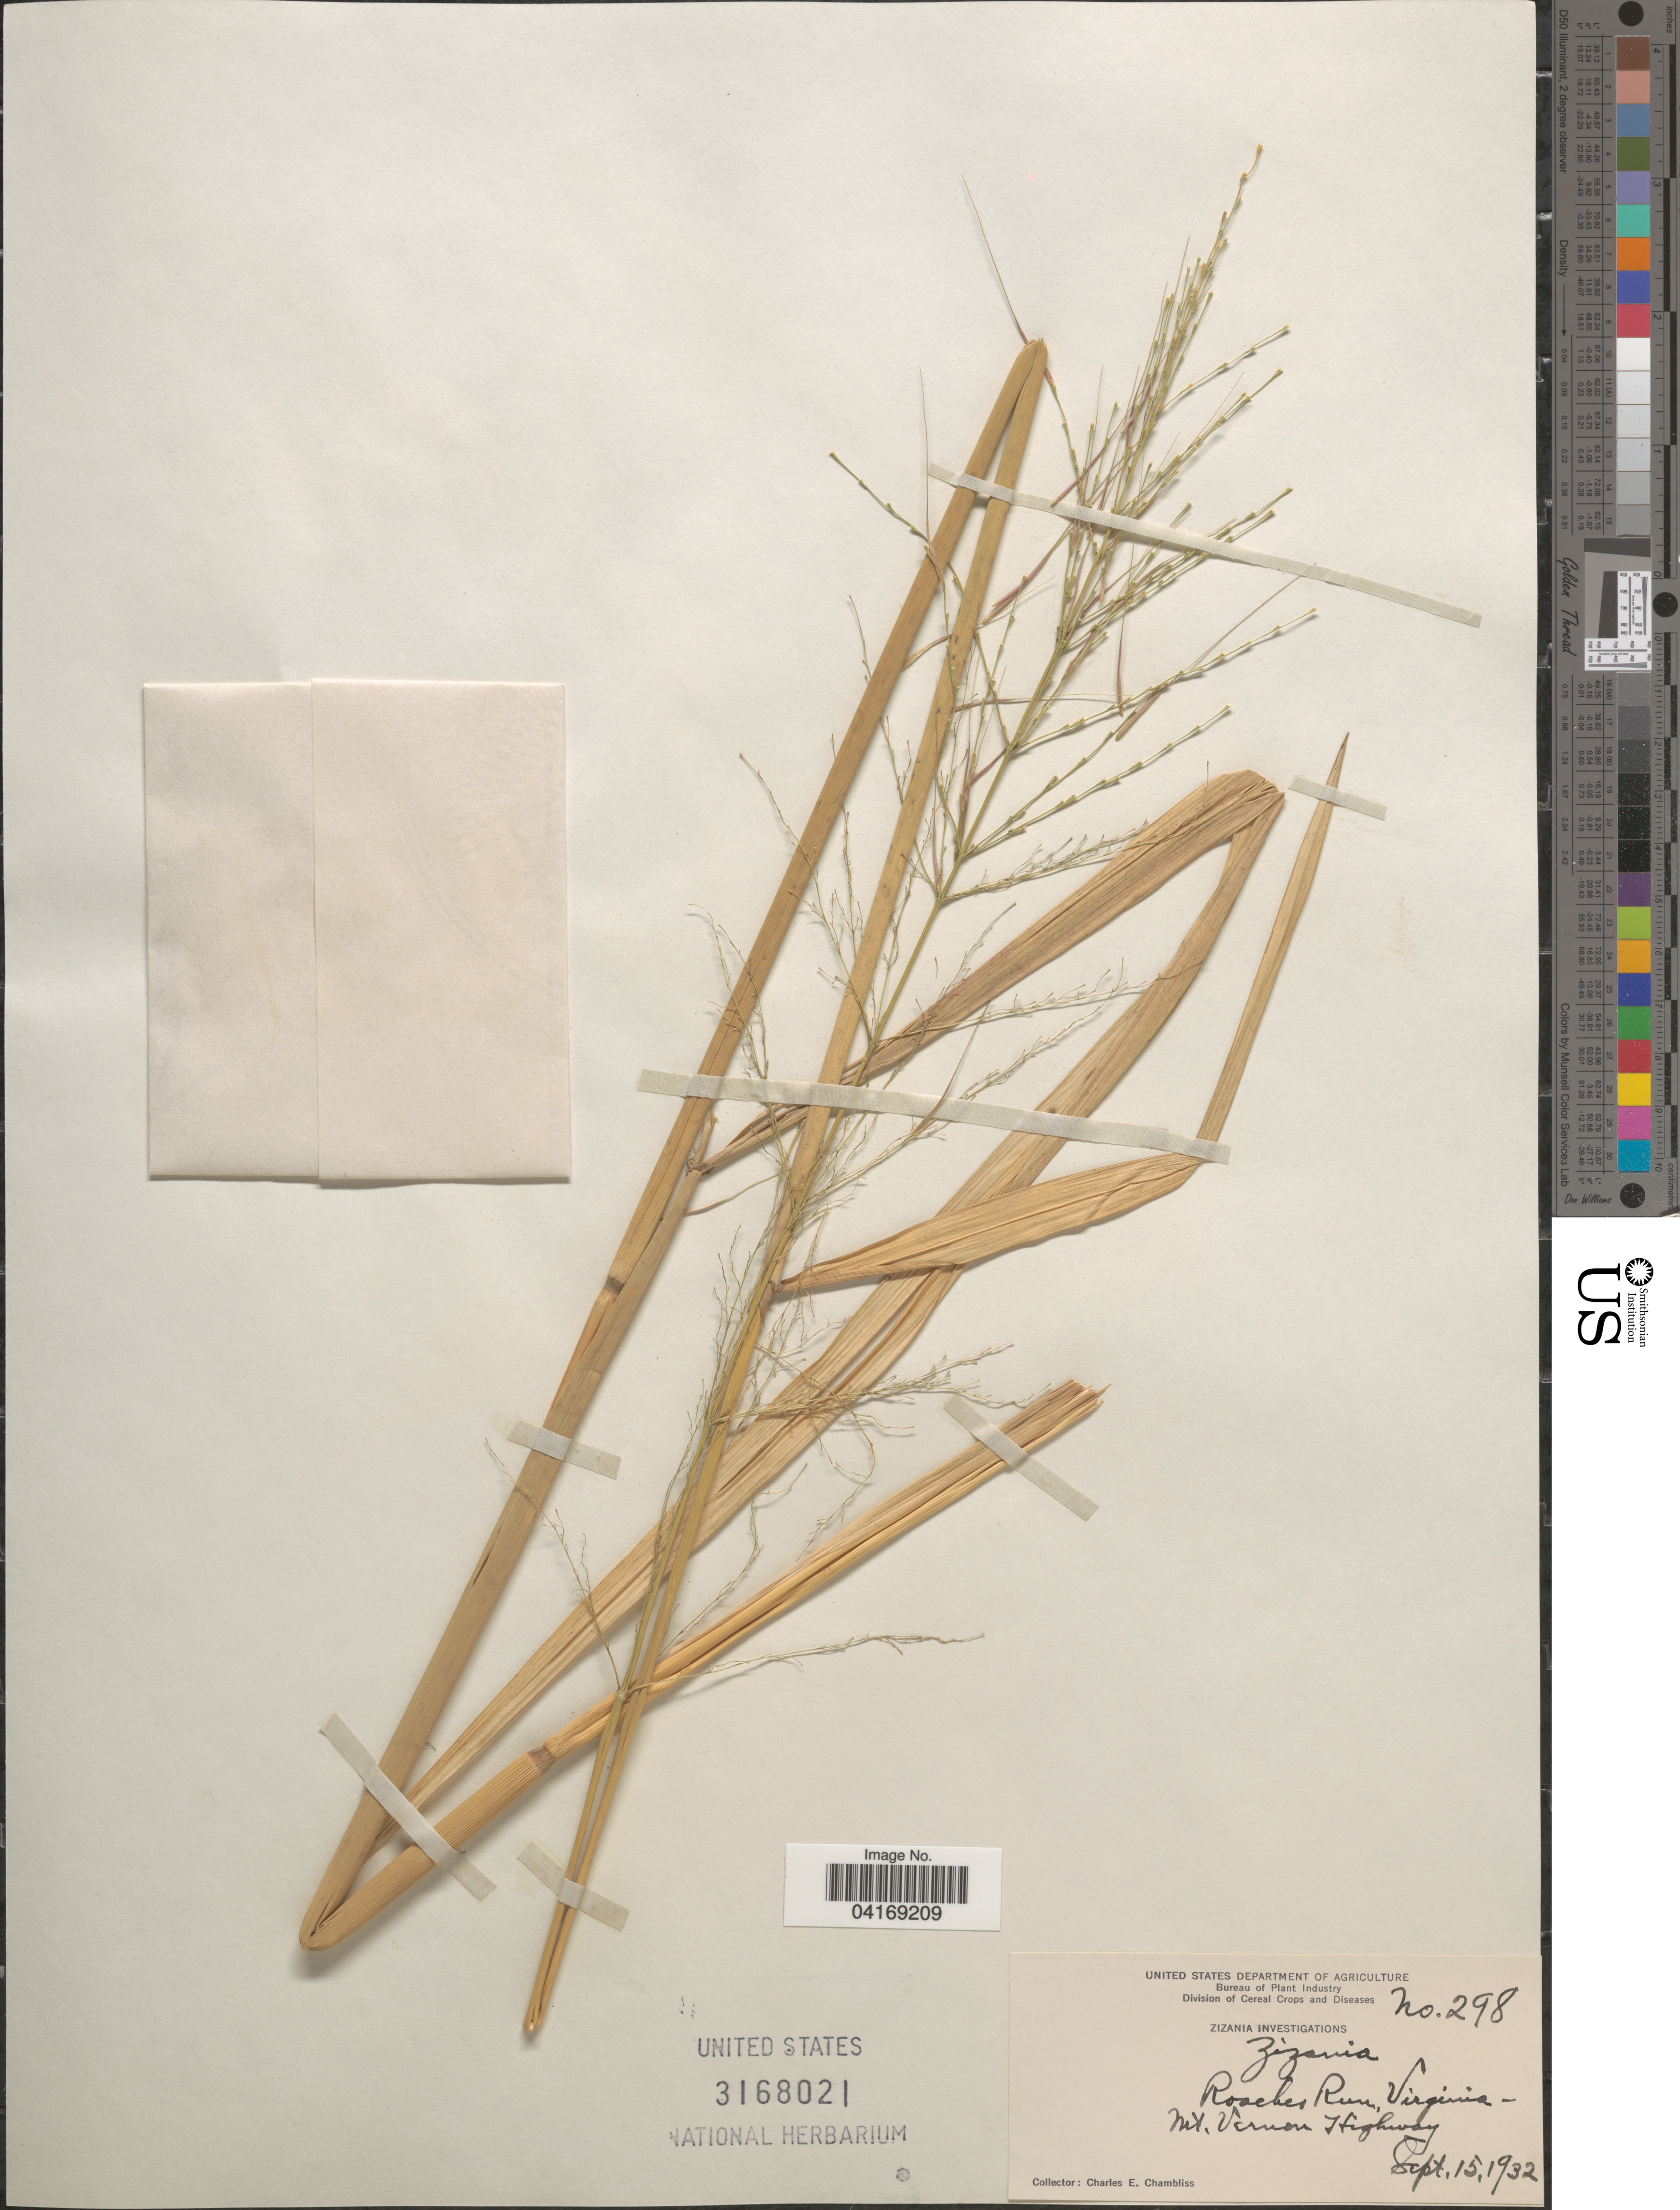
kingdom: Plantae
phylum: Tracheophyta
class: Liliopsida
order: Poales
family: Poaceae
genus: Zizania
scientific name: Zizania sp.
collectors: C. Chambliss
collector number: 298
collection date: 1932-09-15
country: United States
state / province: Virginia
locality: Roaches Run, Mt. Vernon Highway.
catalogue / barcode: US 3168021